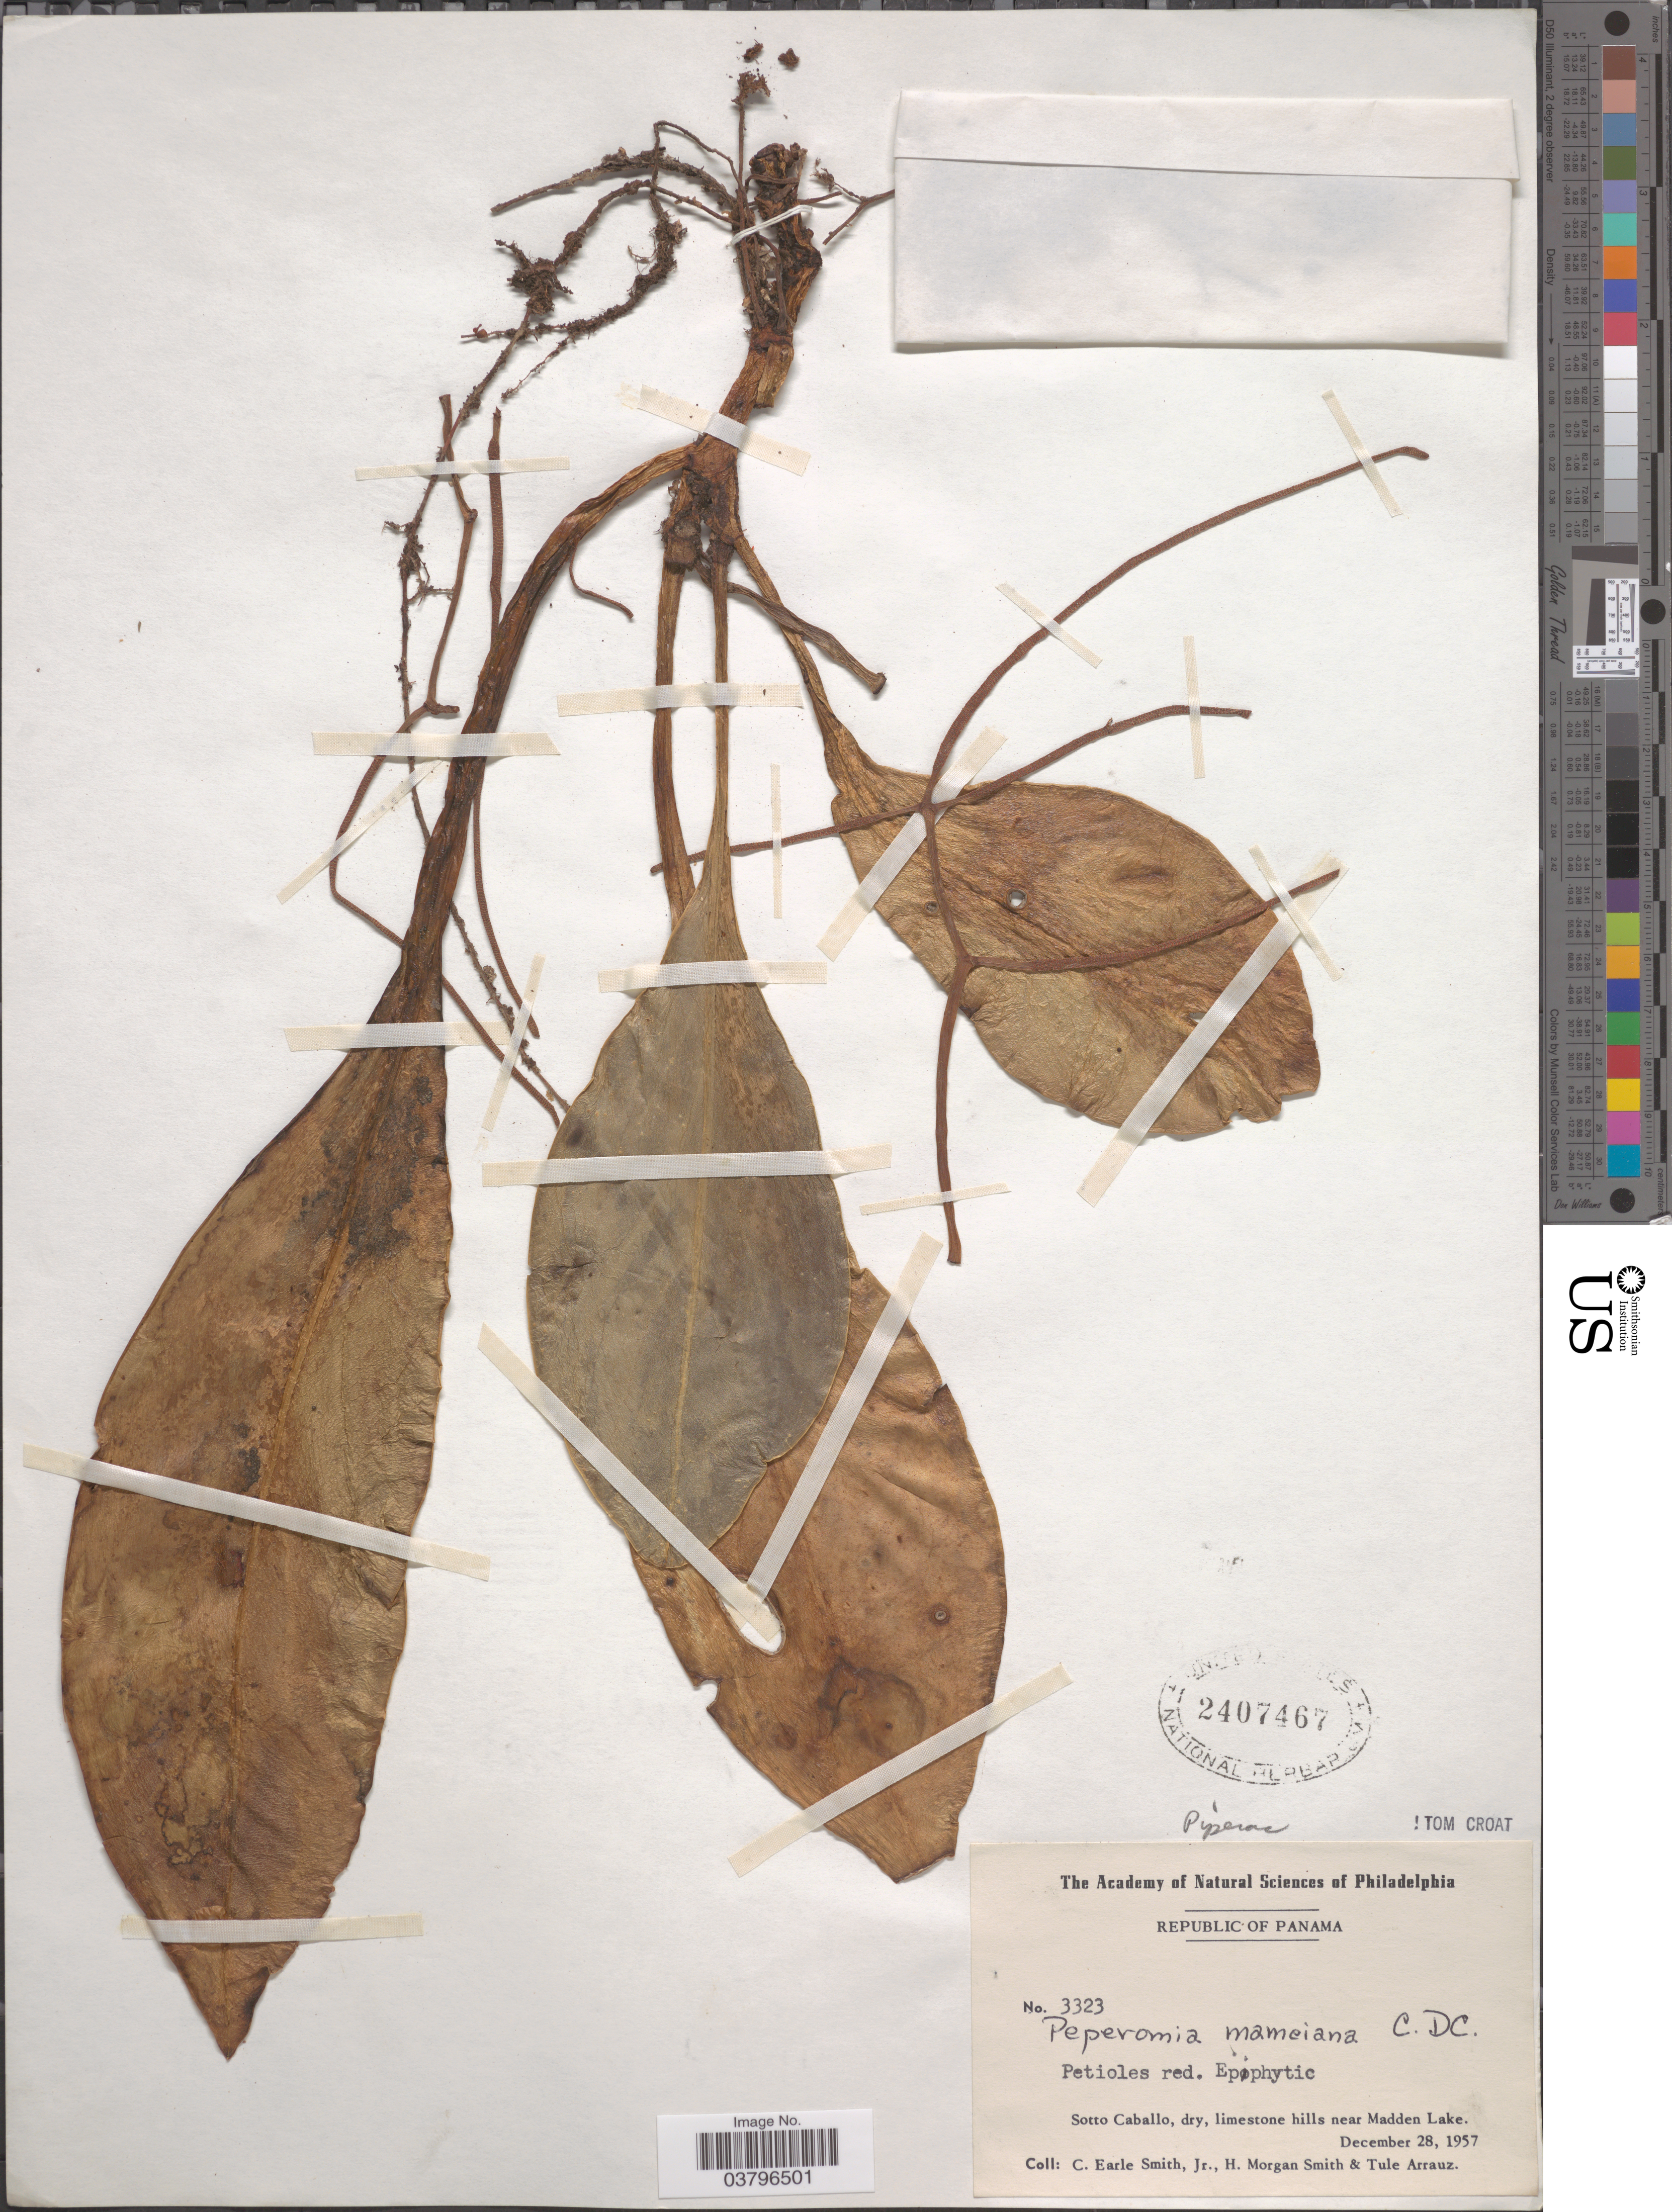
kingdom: Plantae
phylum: Tracheophyta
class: Magnoliopsida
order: Piperales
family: Piperaceae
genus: Peperomia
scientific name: Peperomia mameiana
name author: C. DC.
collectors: C. E. Smith Jr., H. M. Smith & T. Arrauz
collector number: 3323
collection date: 1957-12-28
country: Panama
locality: Sotto Caballo, dry, limestone hills near Madden Lake.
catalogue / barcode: US 2407467